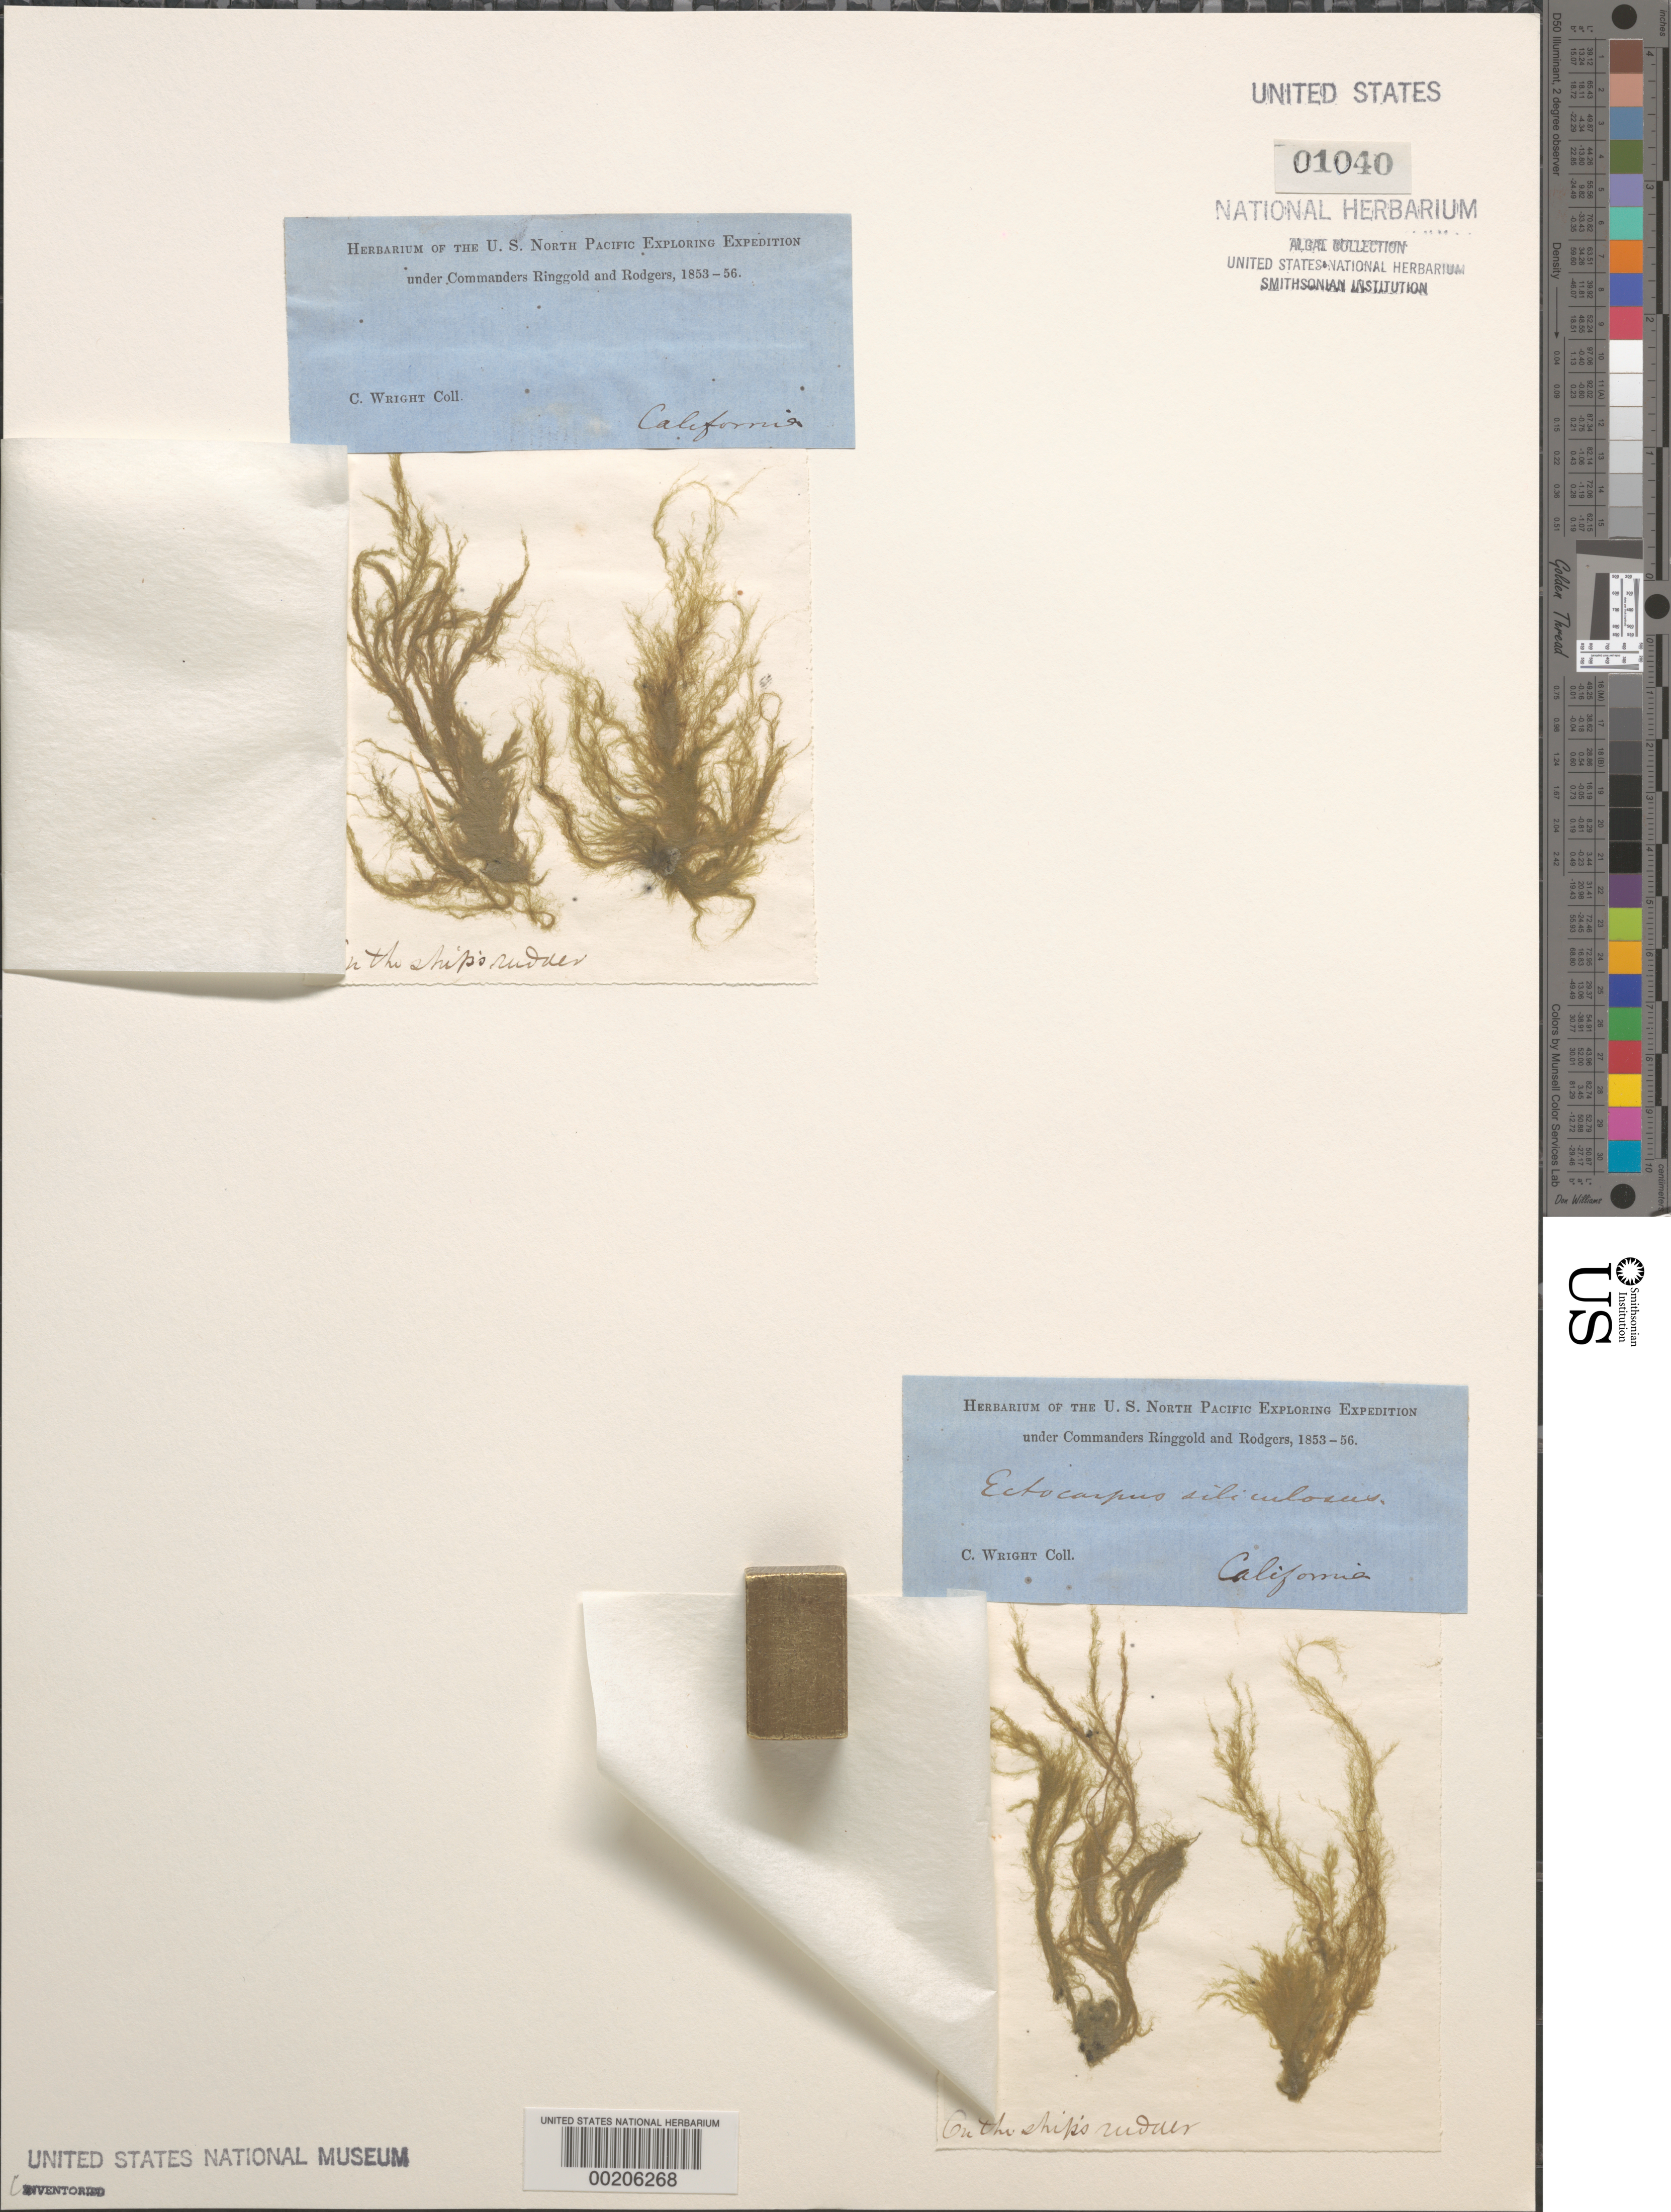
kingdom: Chromista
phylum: Ochrophyta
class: Phaeophyceae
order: Ectocarpales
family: Ectocarpaceae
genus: Ectocarpus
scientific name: Ectocarpus siliculosus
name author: (Dillwyn) Lyngbye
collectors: C. Wright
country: United States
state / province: California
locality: The ship's rudder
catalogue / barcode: US 1040